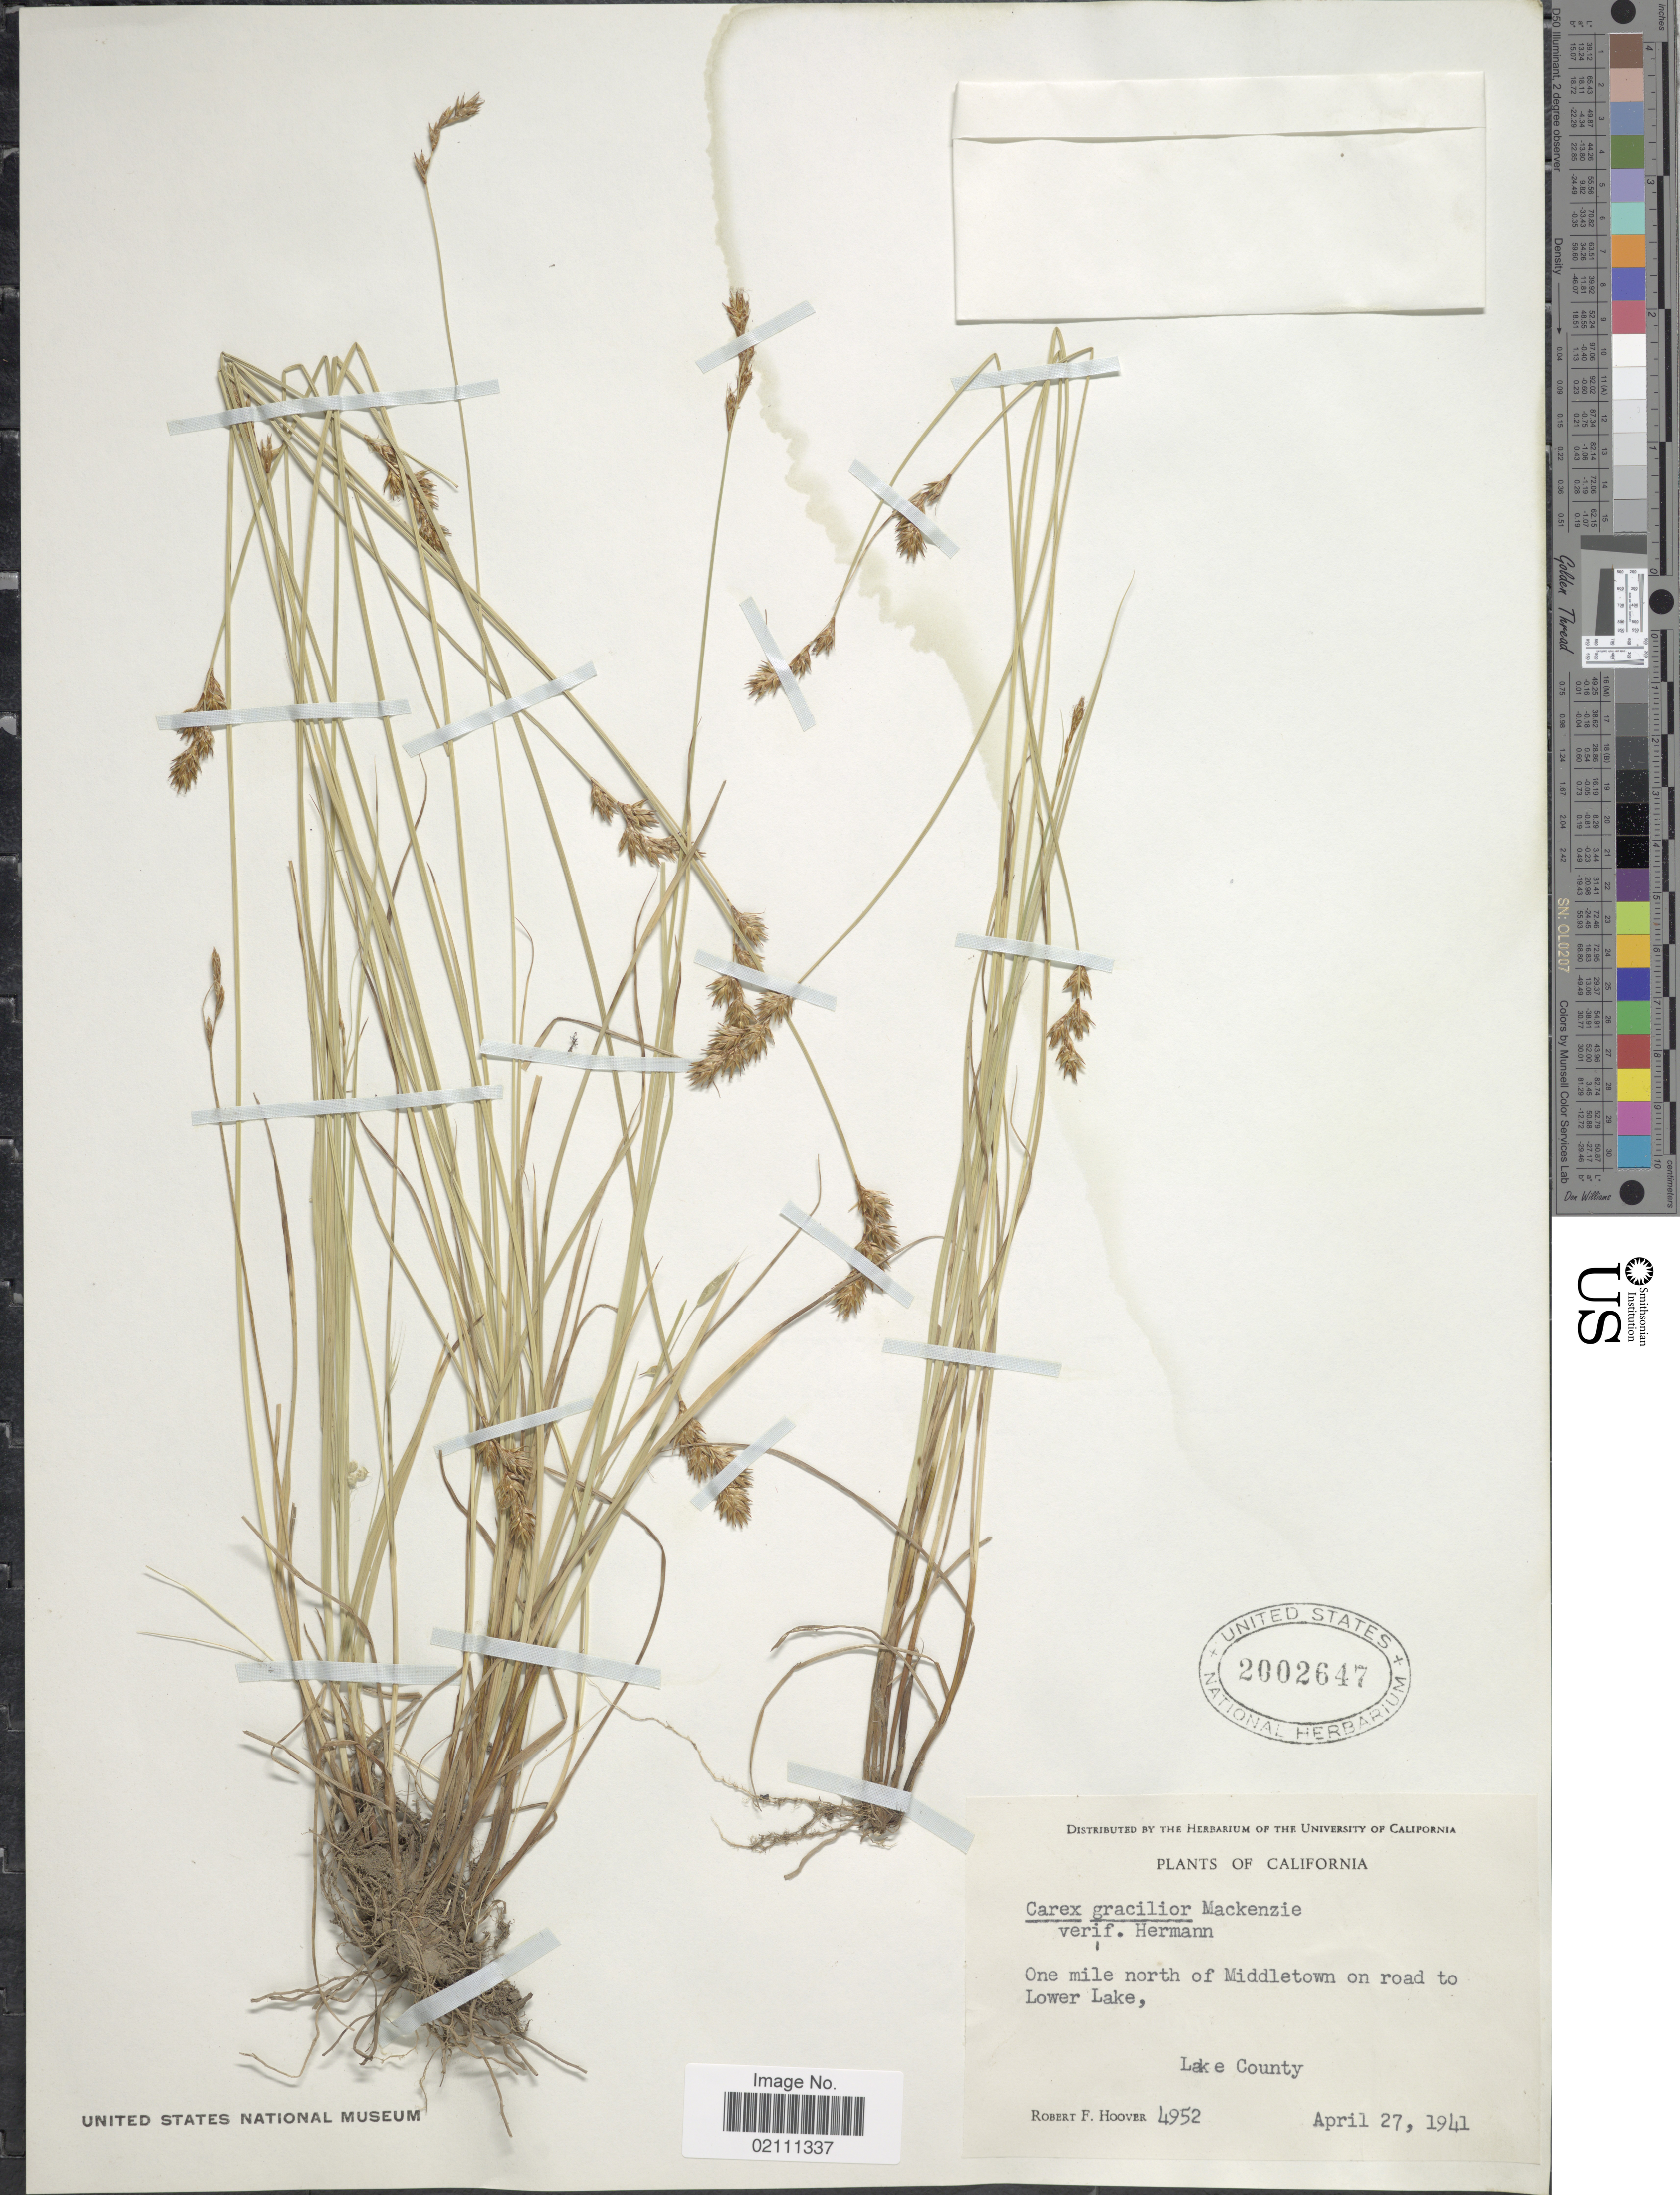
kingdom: Plantae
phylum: Tracheophyta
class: Liliopsida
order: Poales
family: Cyperaceae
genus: Carex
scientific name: Carex gracilior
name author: Mack.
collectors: R. F. Hoover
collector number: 4952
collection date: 1941-04-27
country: United States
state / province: California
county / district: Lake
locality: One mile north of Middletown on road to Lower Lake, Lake County.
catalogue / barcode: US 2002647